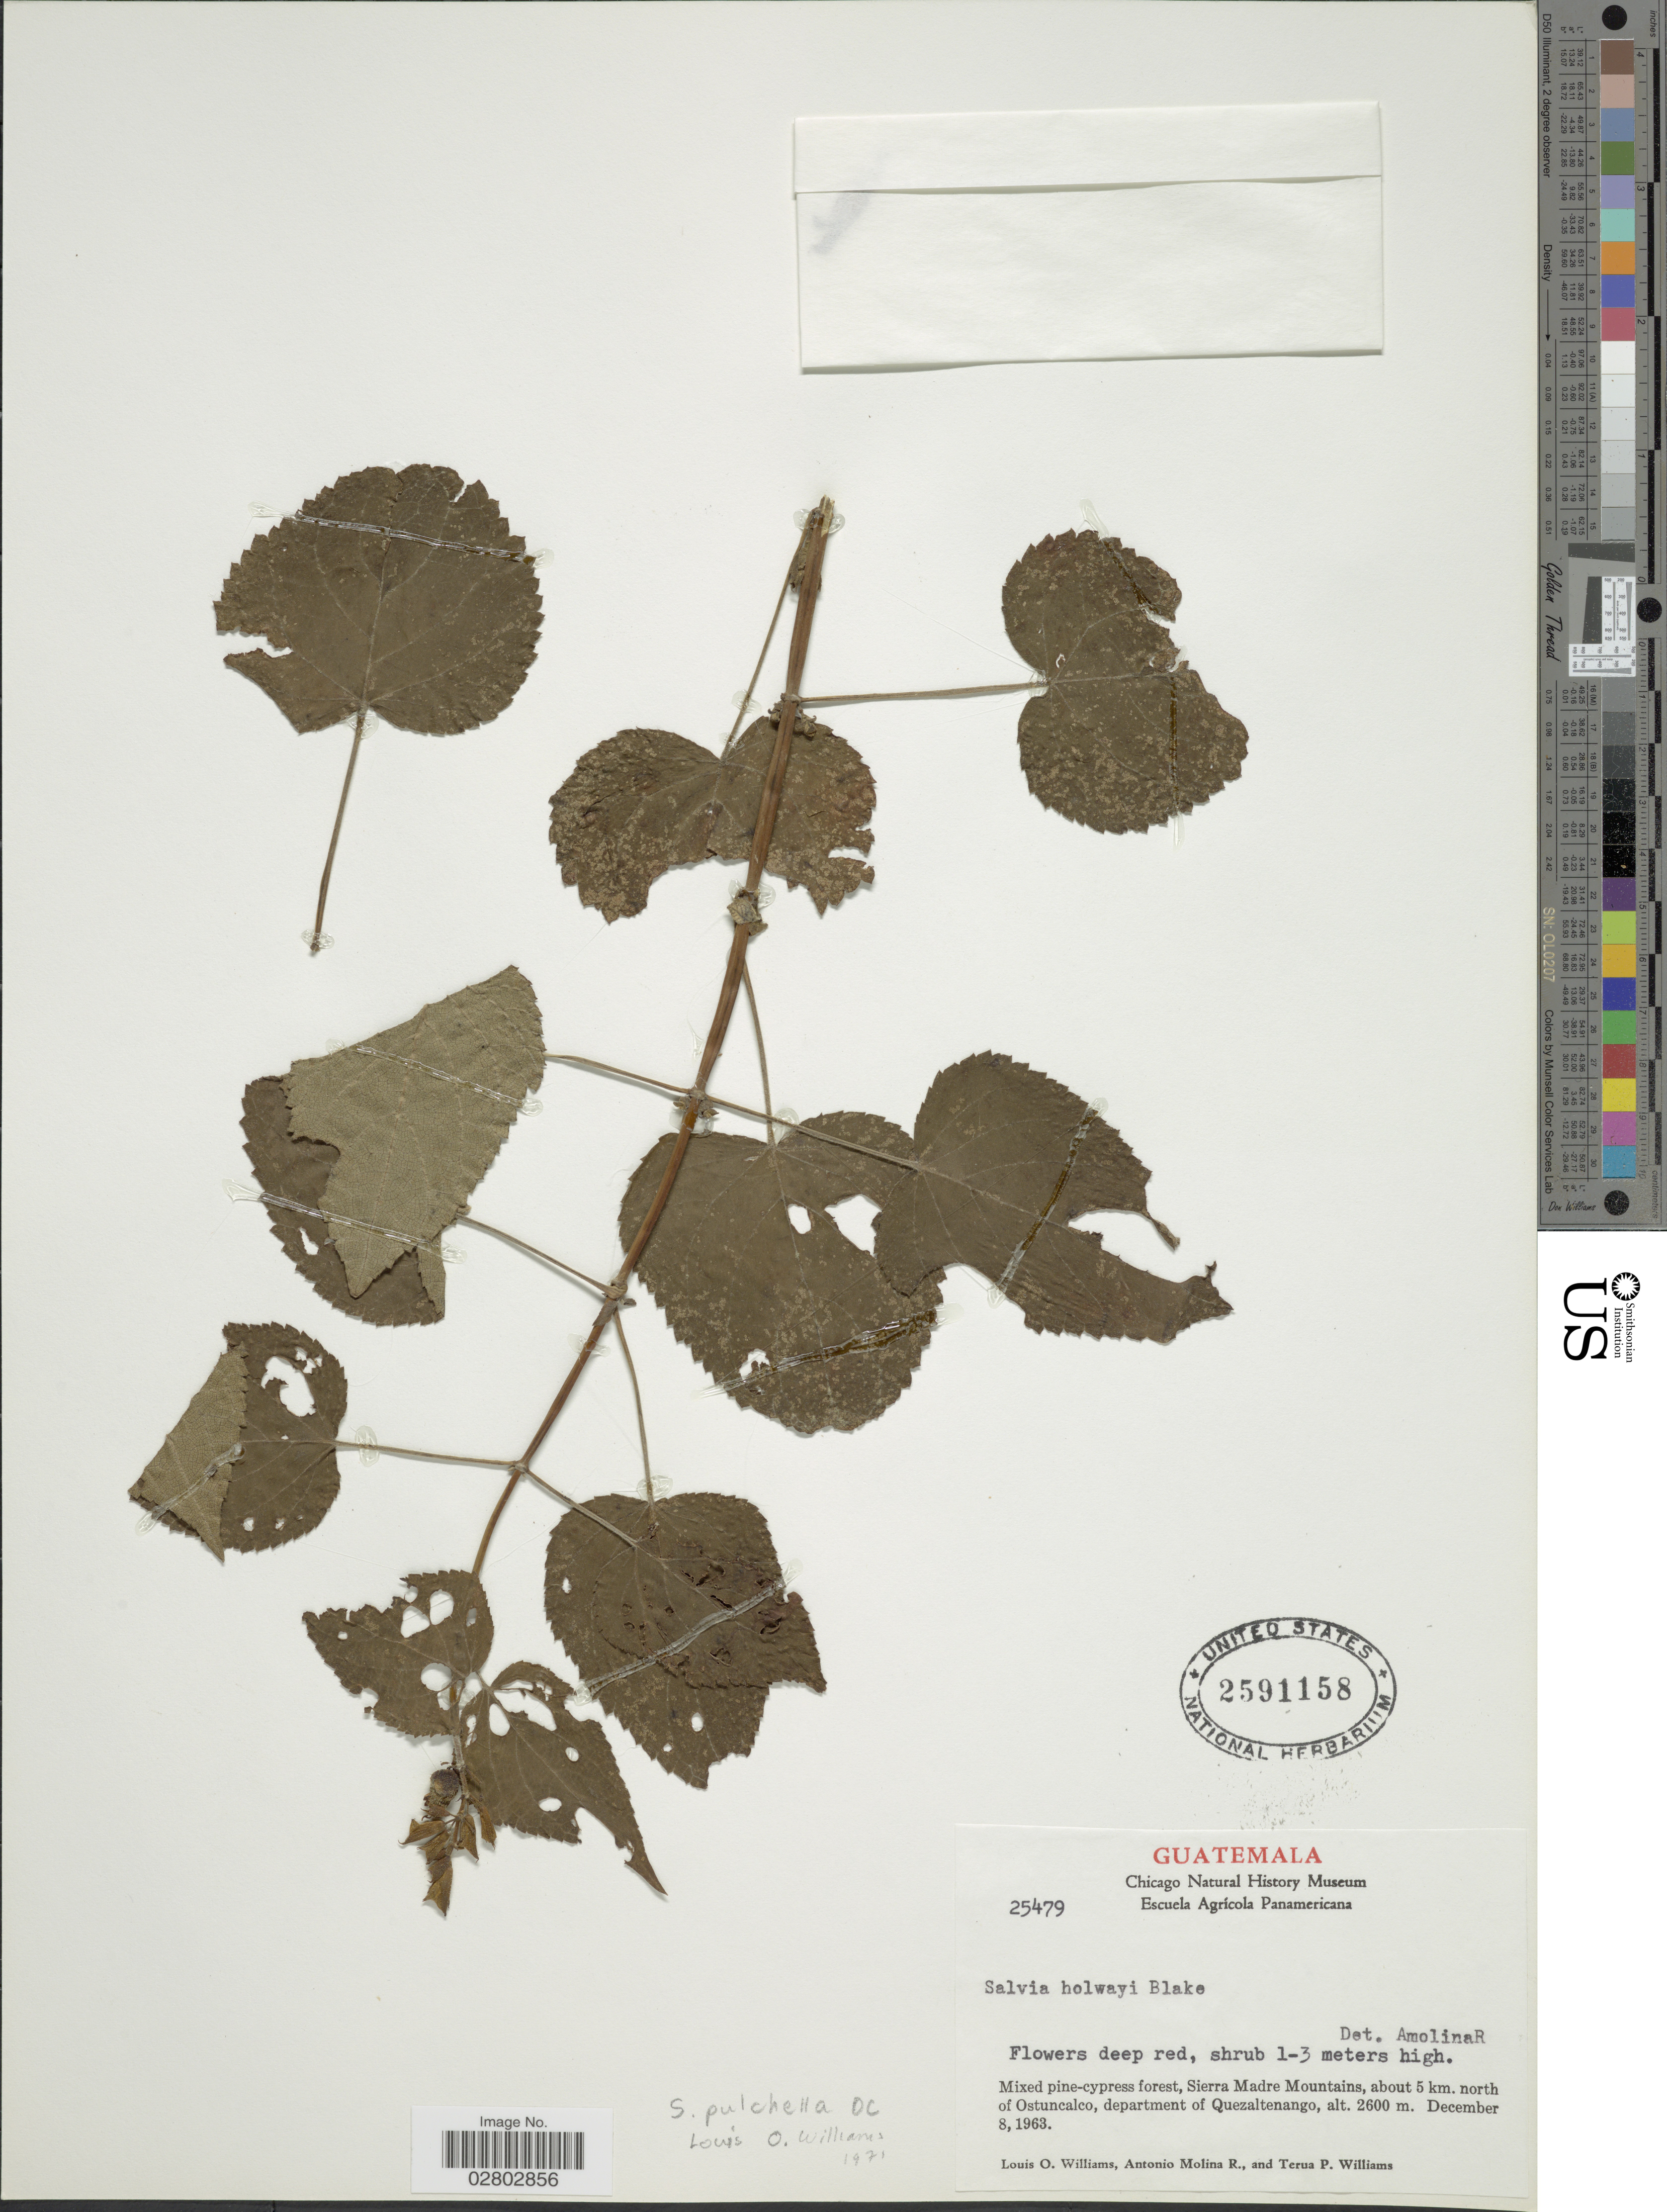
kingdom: Plantae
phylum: Tracheophyta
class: Magnoliopsida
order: Lamiales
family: Lamiaceae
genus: Salvia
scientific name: Salvia pulchella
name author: DC.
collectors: L. O. Williams, A. Molina R. & T. Williams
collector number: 25479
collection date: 1963-12-08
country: Guatemala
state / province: Quetzaltenango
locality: Mixed pine-cypress forest, Sierra Madre Mountains, about 5 km. north of Ostuncalco, department of Quezaltenango.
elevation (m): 2600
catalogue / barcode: US 2591158